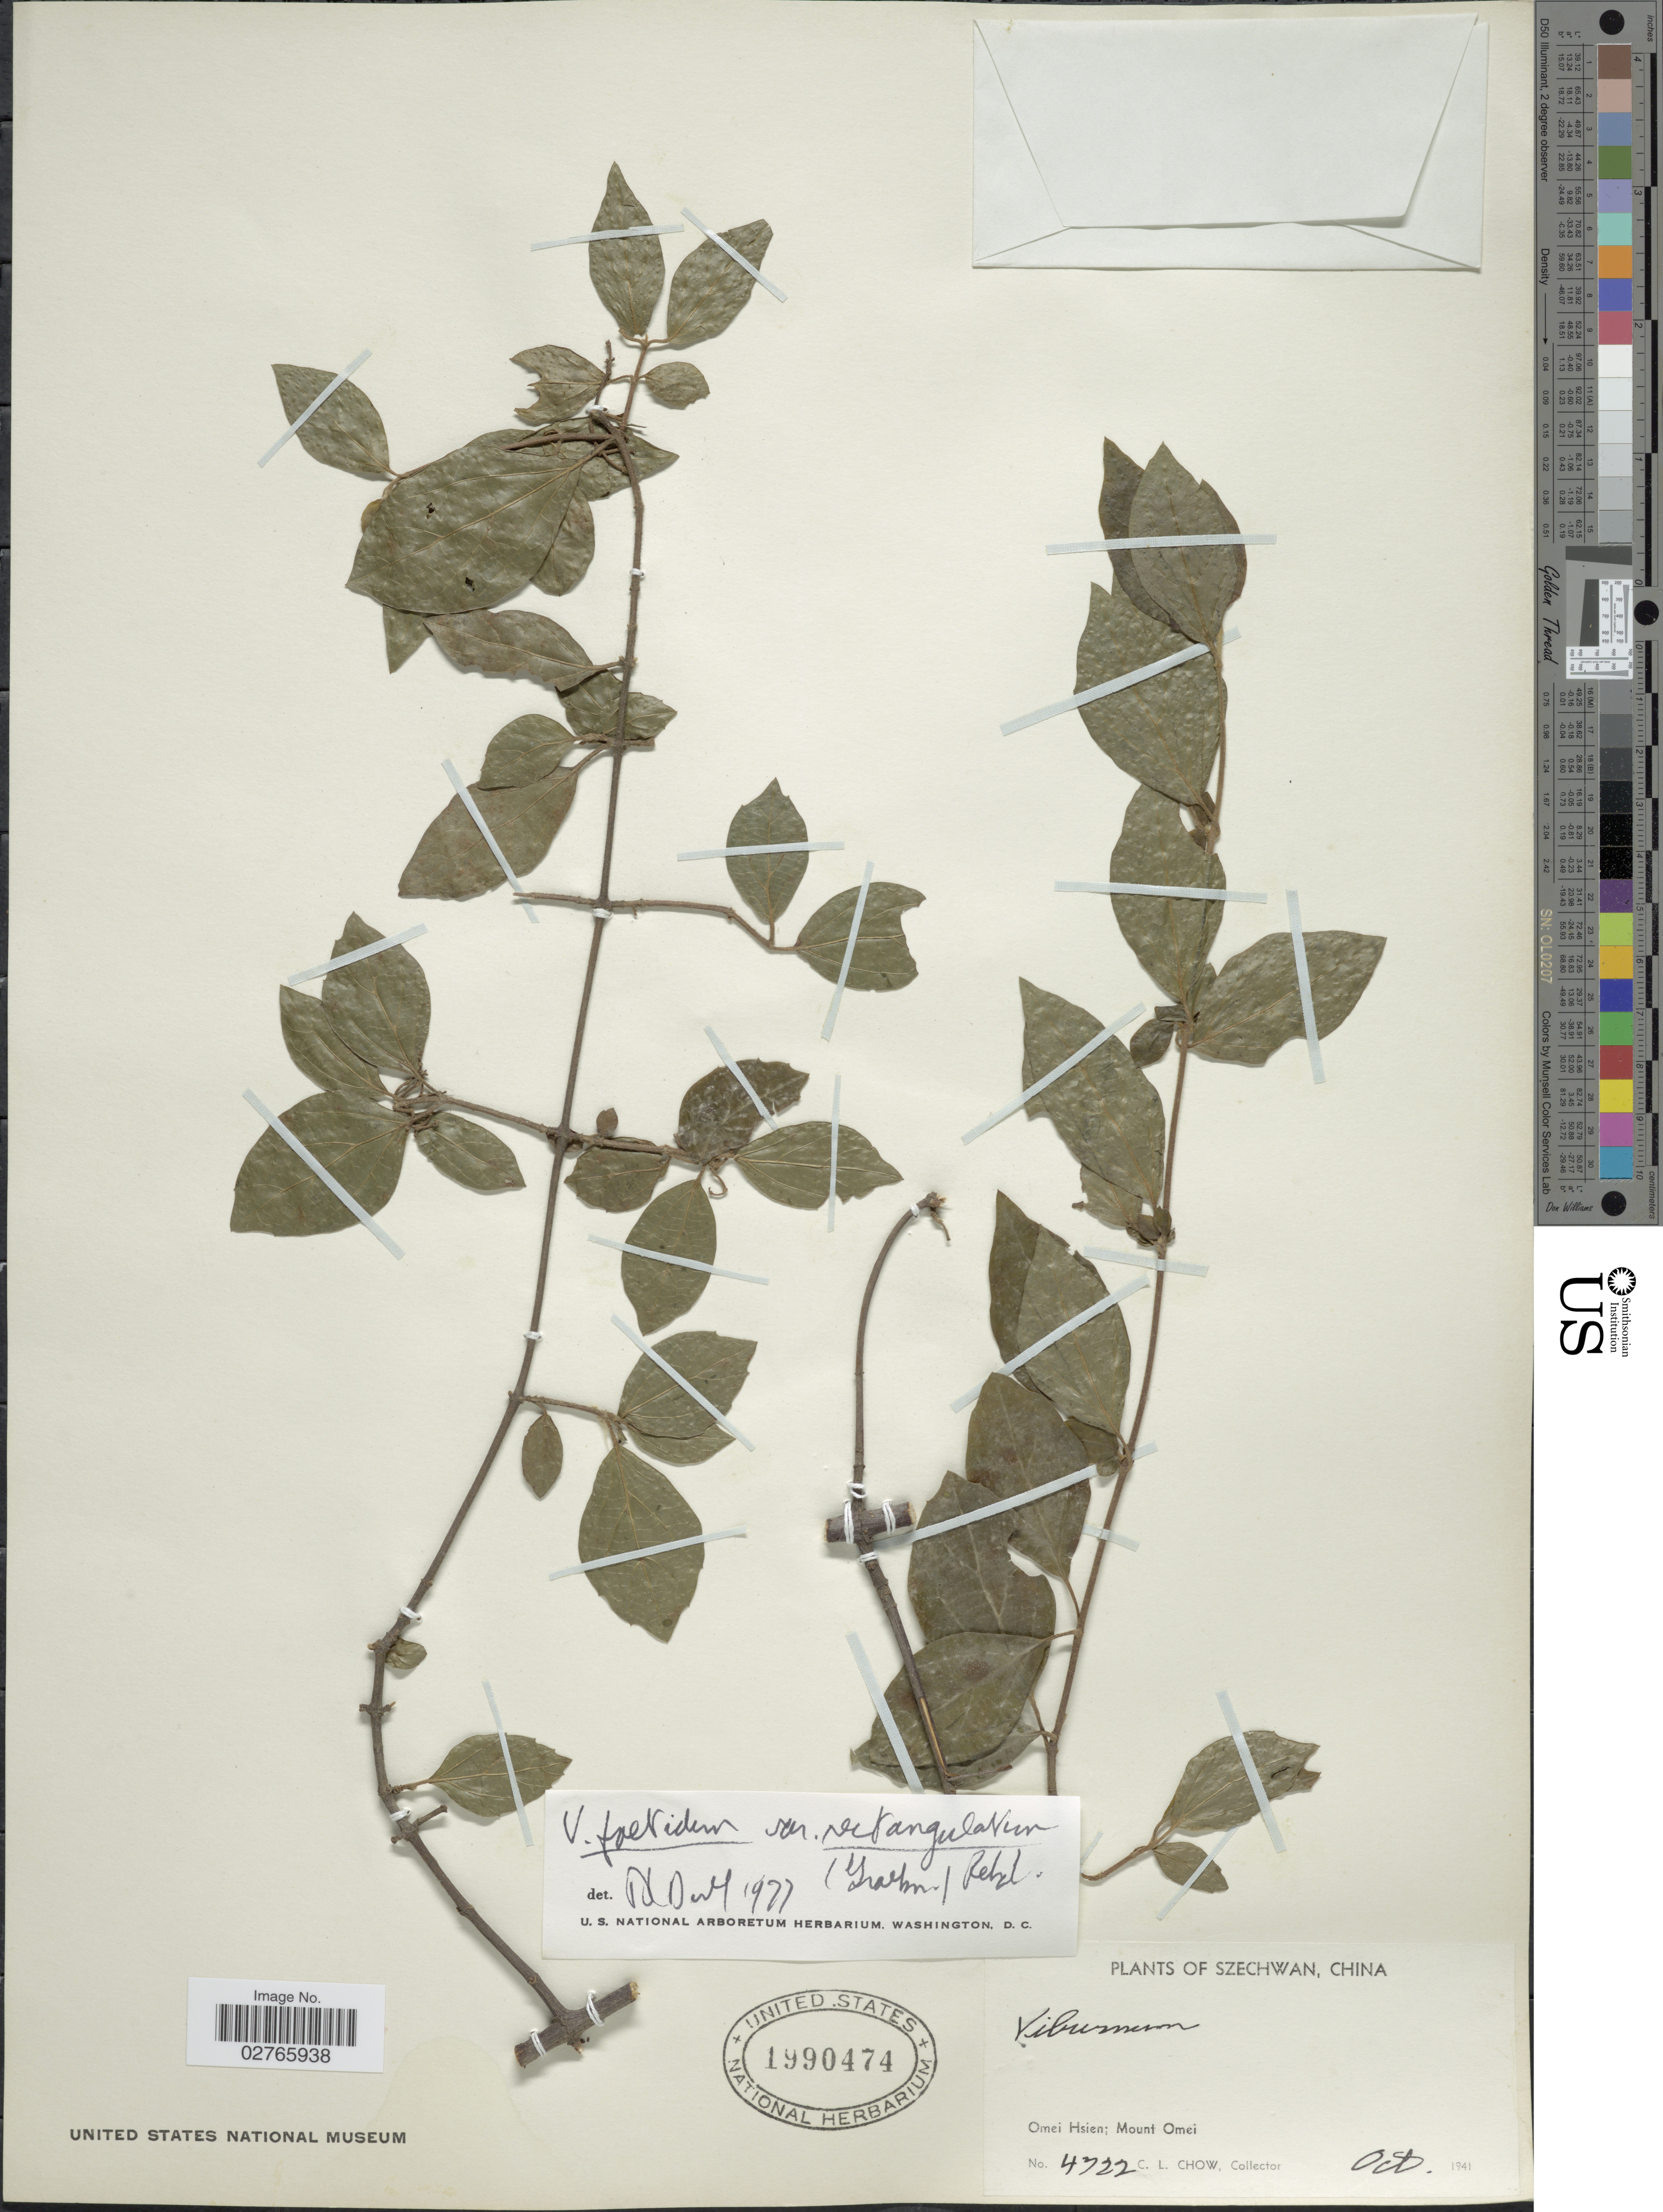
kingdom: Plantae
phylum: Tracheophyta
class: Magnoliopsida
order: Dipsacales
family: Viburnaceae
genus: Viburnum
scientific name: Viburnum foetidum var. ceanothoides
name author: (C.H. Wright) Hand.-Mazz.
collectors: C. Chow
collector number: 4722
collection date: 1941-10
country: China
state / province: Sichuan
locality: Szechwan. Omei Hsien; Mount Omei.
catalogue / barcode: US 1990474